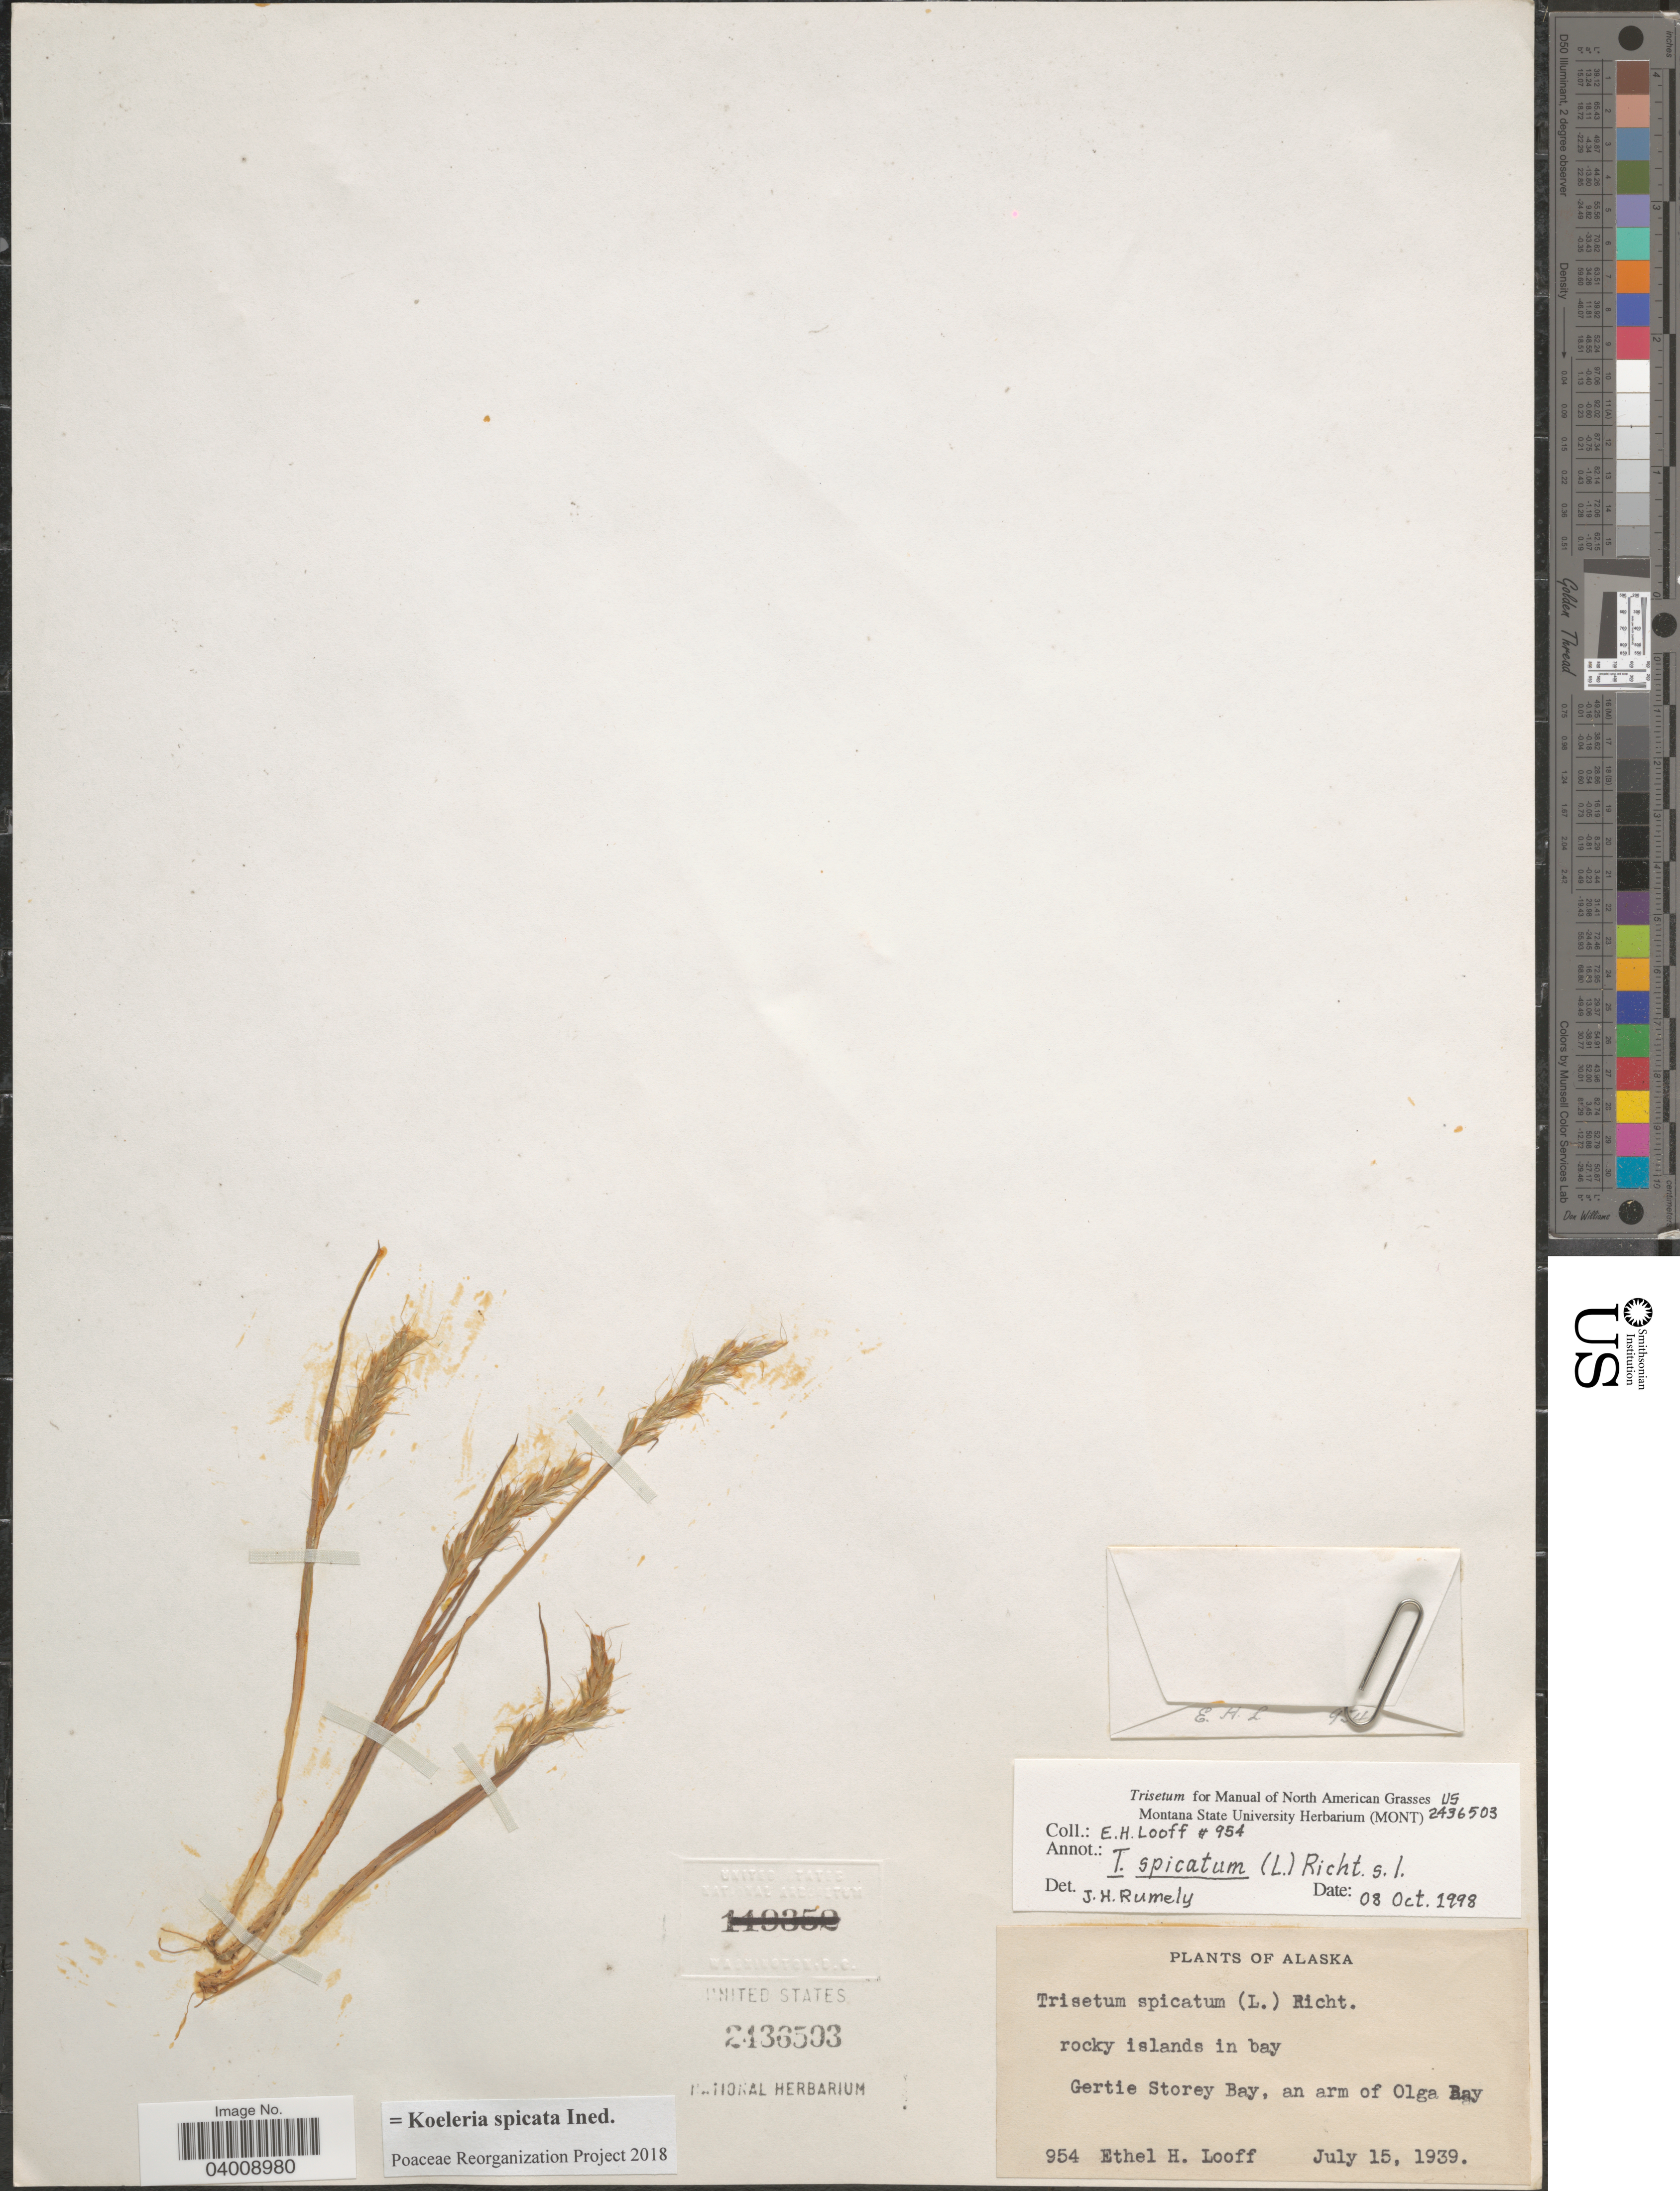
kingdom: Plantae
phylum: Tracheophyta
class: Liliopsida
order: Poales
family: Poaceae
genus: Koeleria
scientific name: Koeleria spicata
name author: (L.) Barberá et al.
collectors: E. Looff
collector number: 954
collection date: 1939-07-15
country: United States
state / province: Alaska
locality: Rocky islands in bay. Gertie Storey Bay, an arm of Olga Bay.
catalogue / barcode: US 2436503